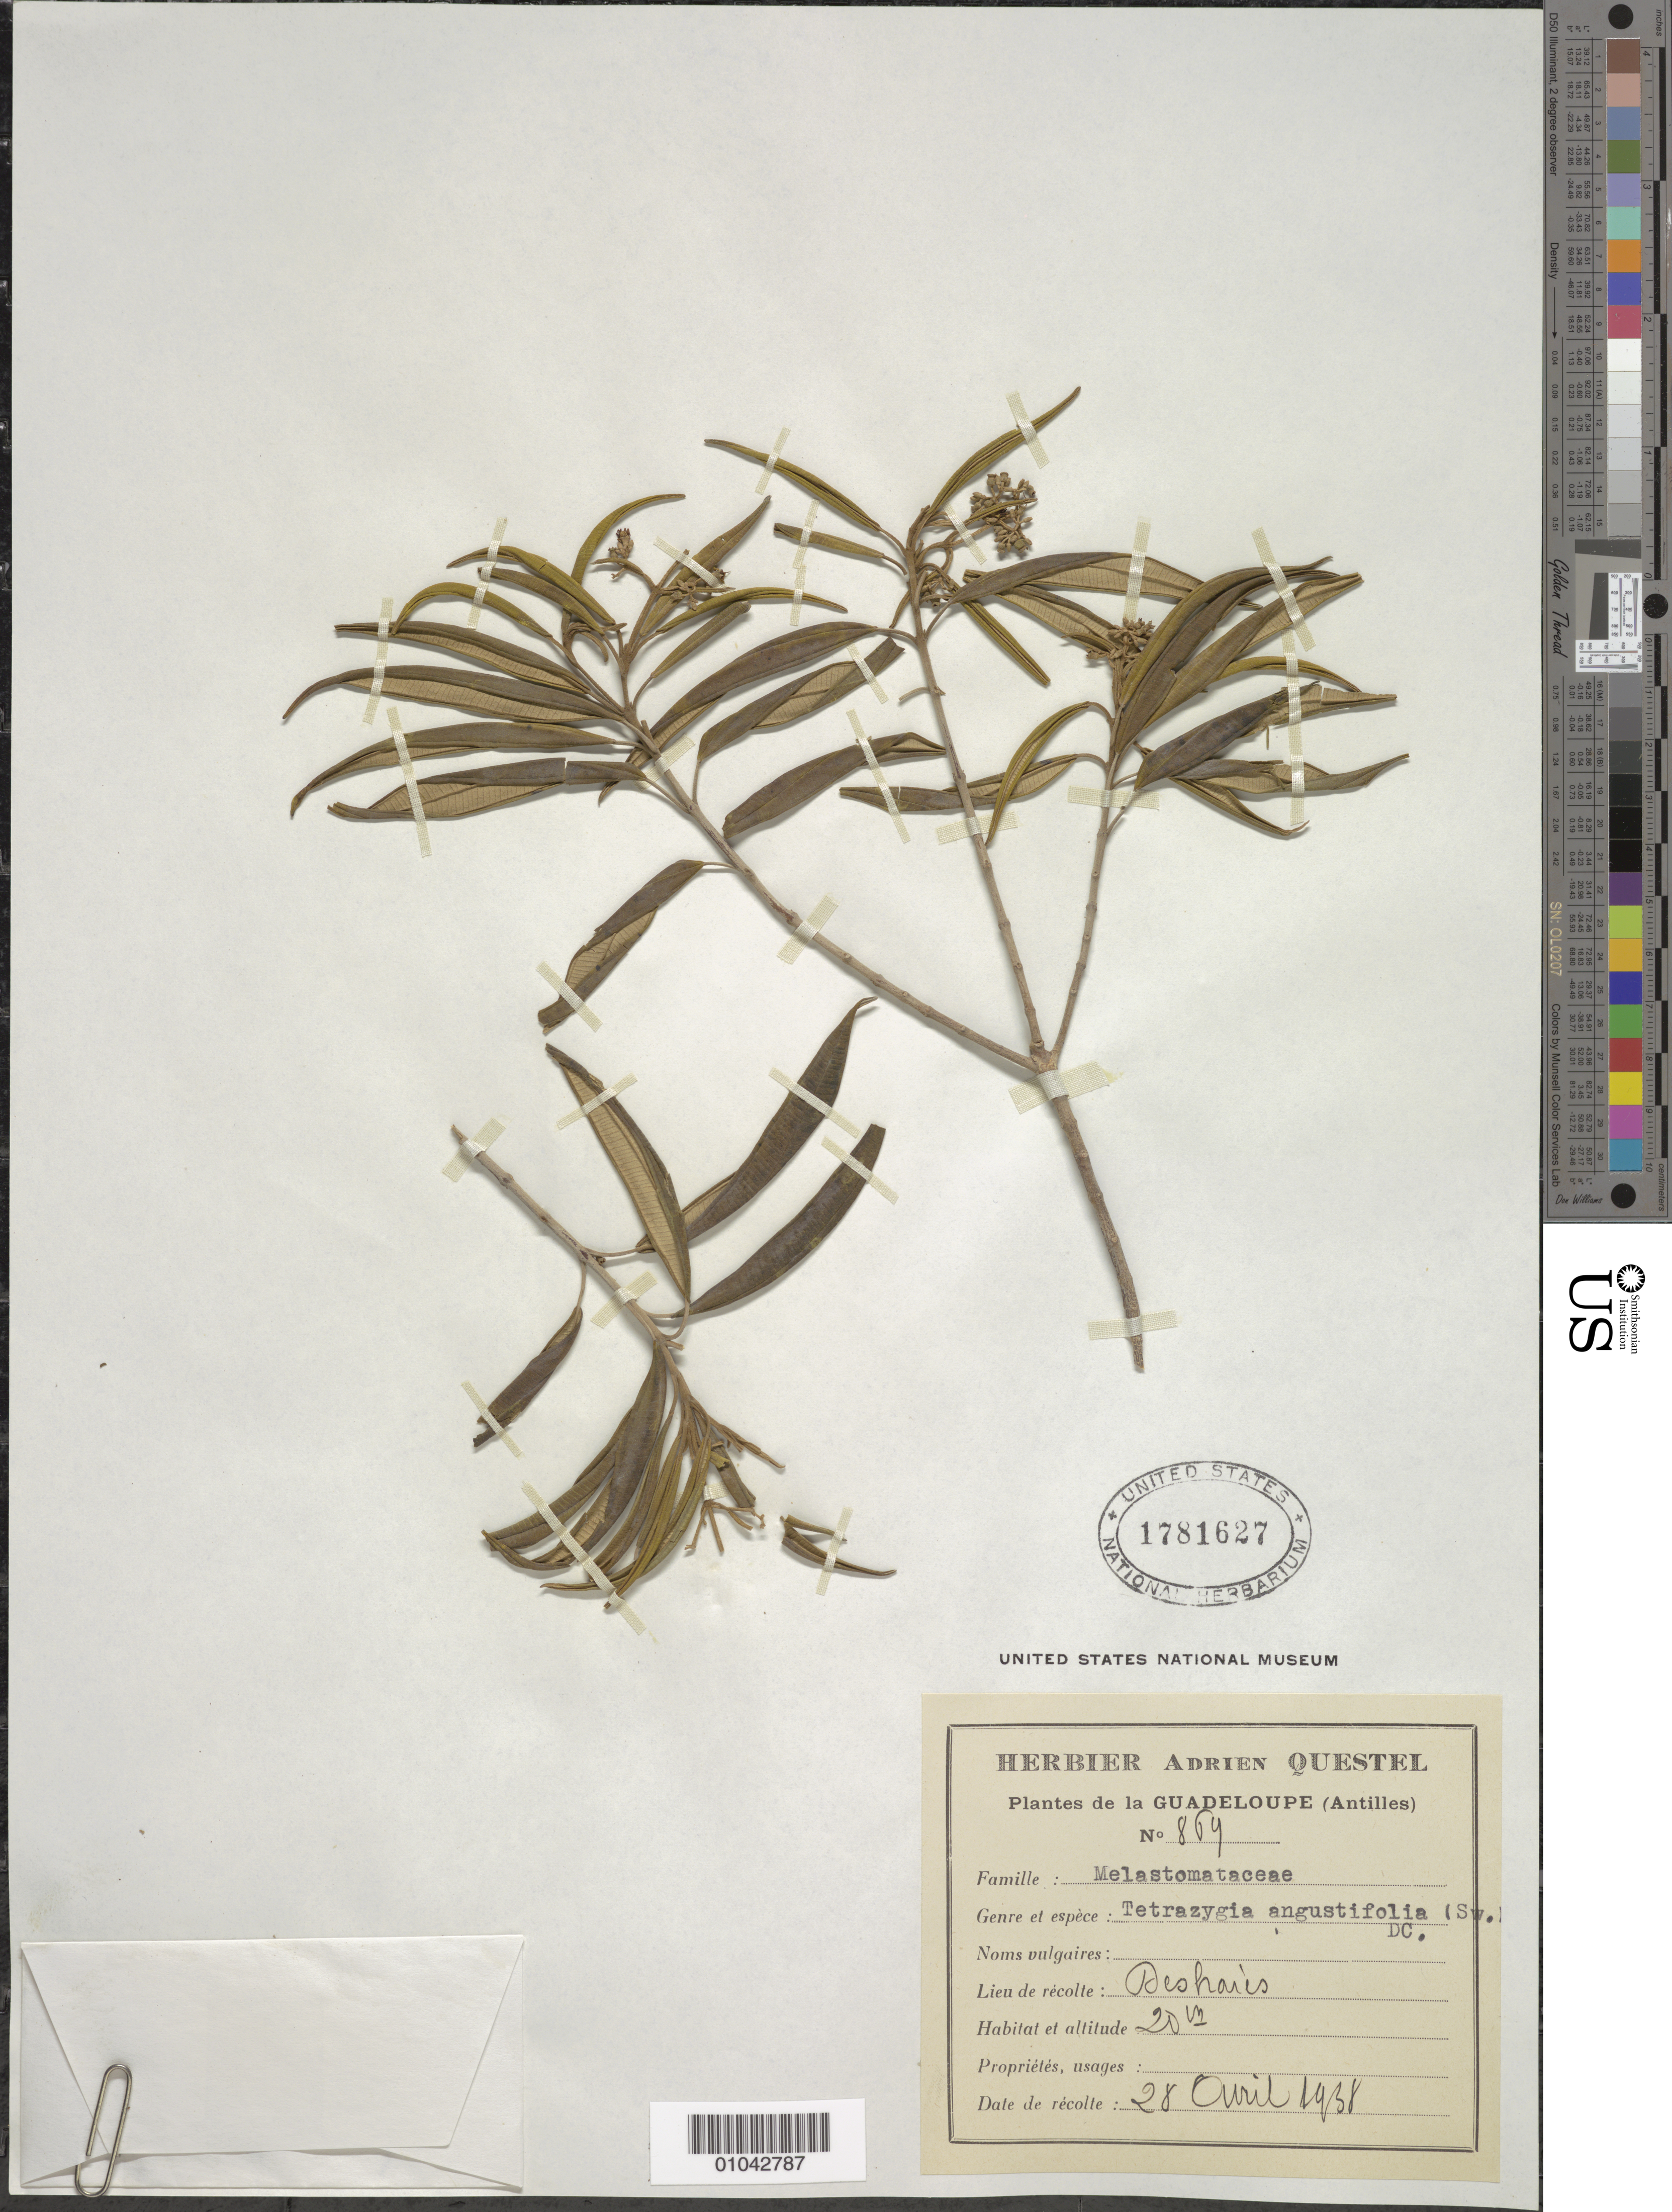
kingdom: Plantae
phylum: Tracheophyta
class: Magnoliopsida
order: Myrtales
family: Melastomataceae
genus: Tetrazygia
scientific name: Tetrazygia angustifolia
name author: (Sw.) DC.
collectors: A. Questel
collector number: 869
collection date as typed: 28 Apr 1938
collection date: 1938-04-28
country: Guadeloupe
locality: Deshaires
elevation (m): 20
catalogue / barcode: US 1781627